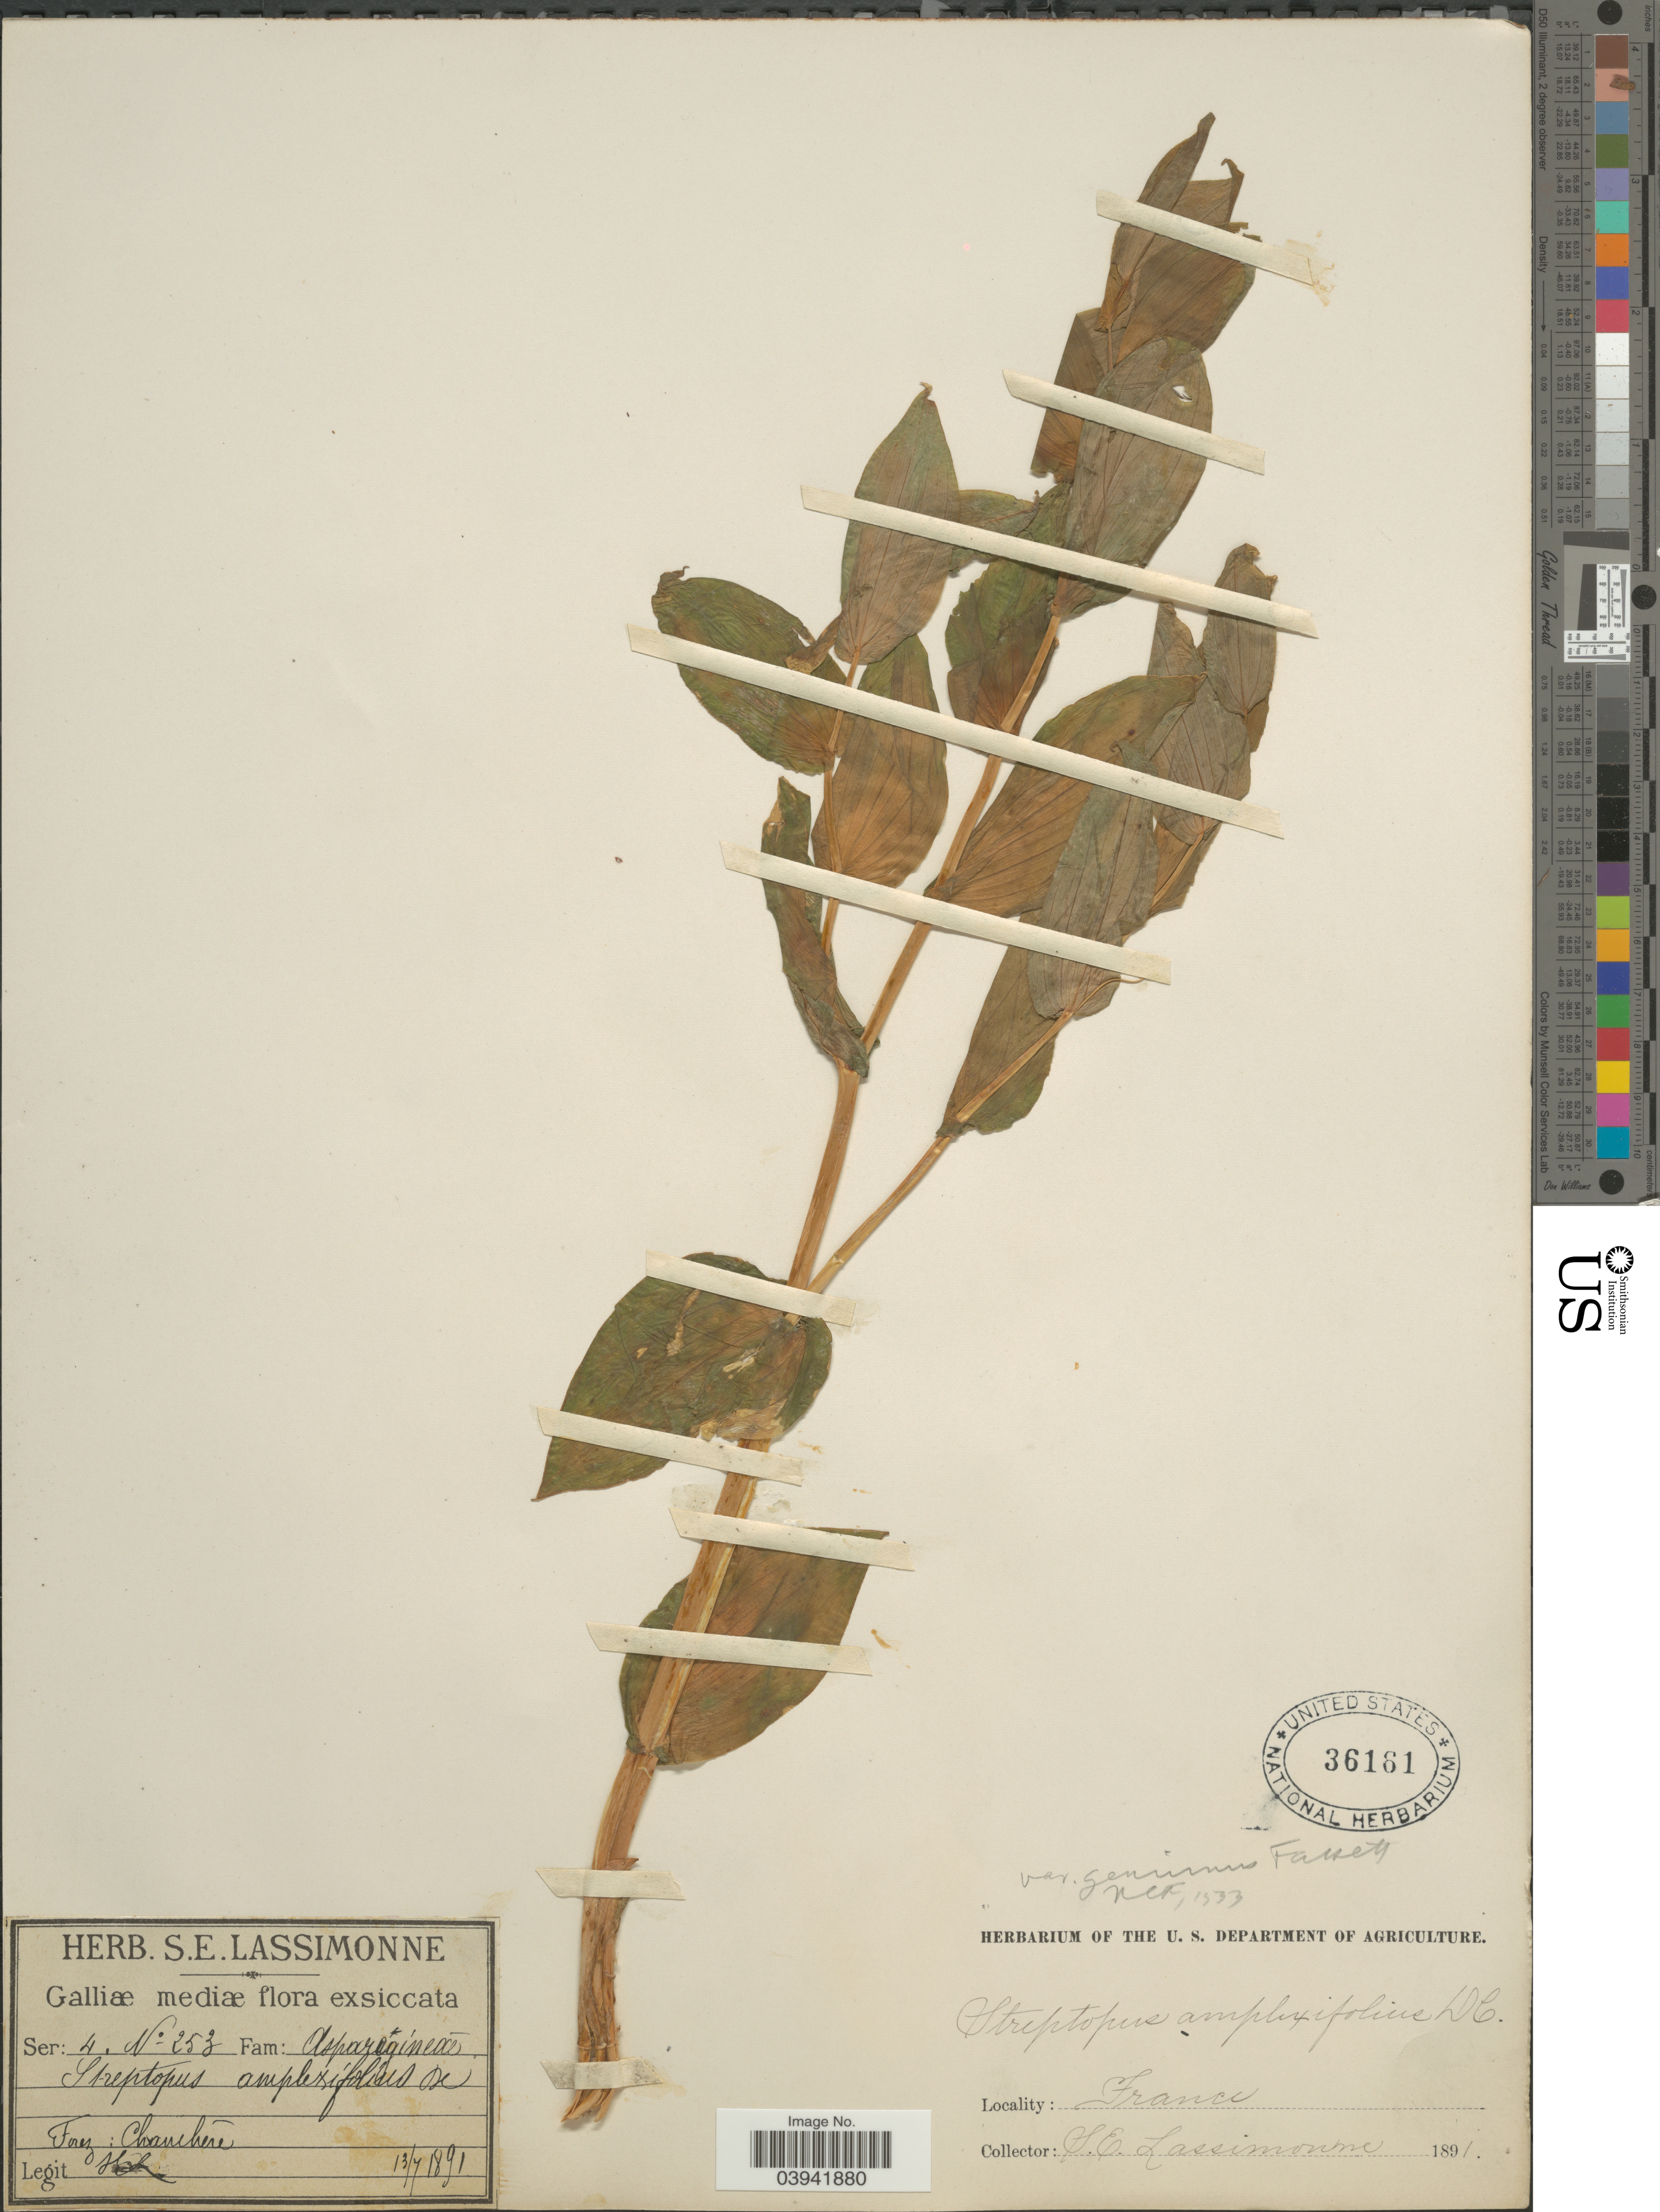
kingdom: Plantae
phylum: Tracheophyta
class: Liliopsida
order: Liliales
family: Liliaceae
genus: Streptopus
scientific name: Streptopus amplexifolius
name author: (L.) DC.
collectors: S. Lassimonne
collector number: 253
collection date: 1891-07-13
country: France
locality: Galliæ mediæ. Forez: Chanchére.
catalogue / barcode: US 36161